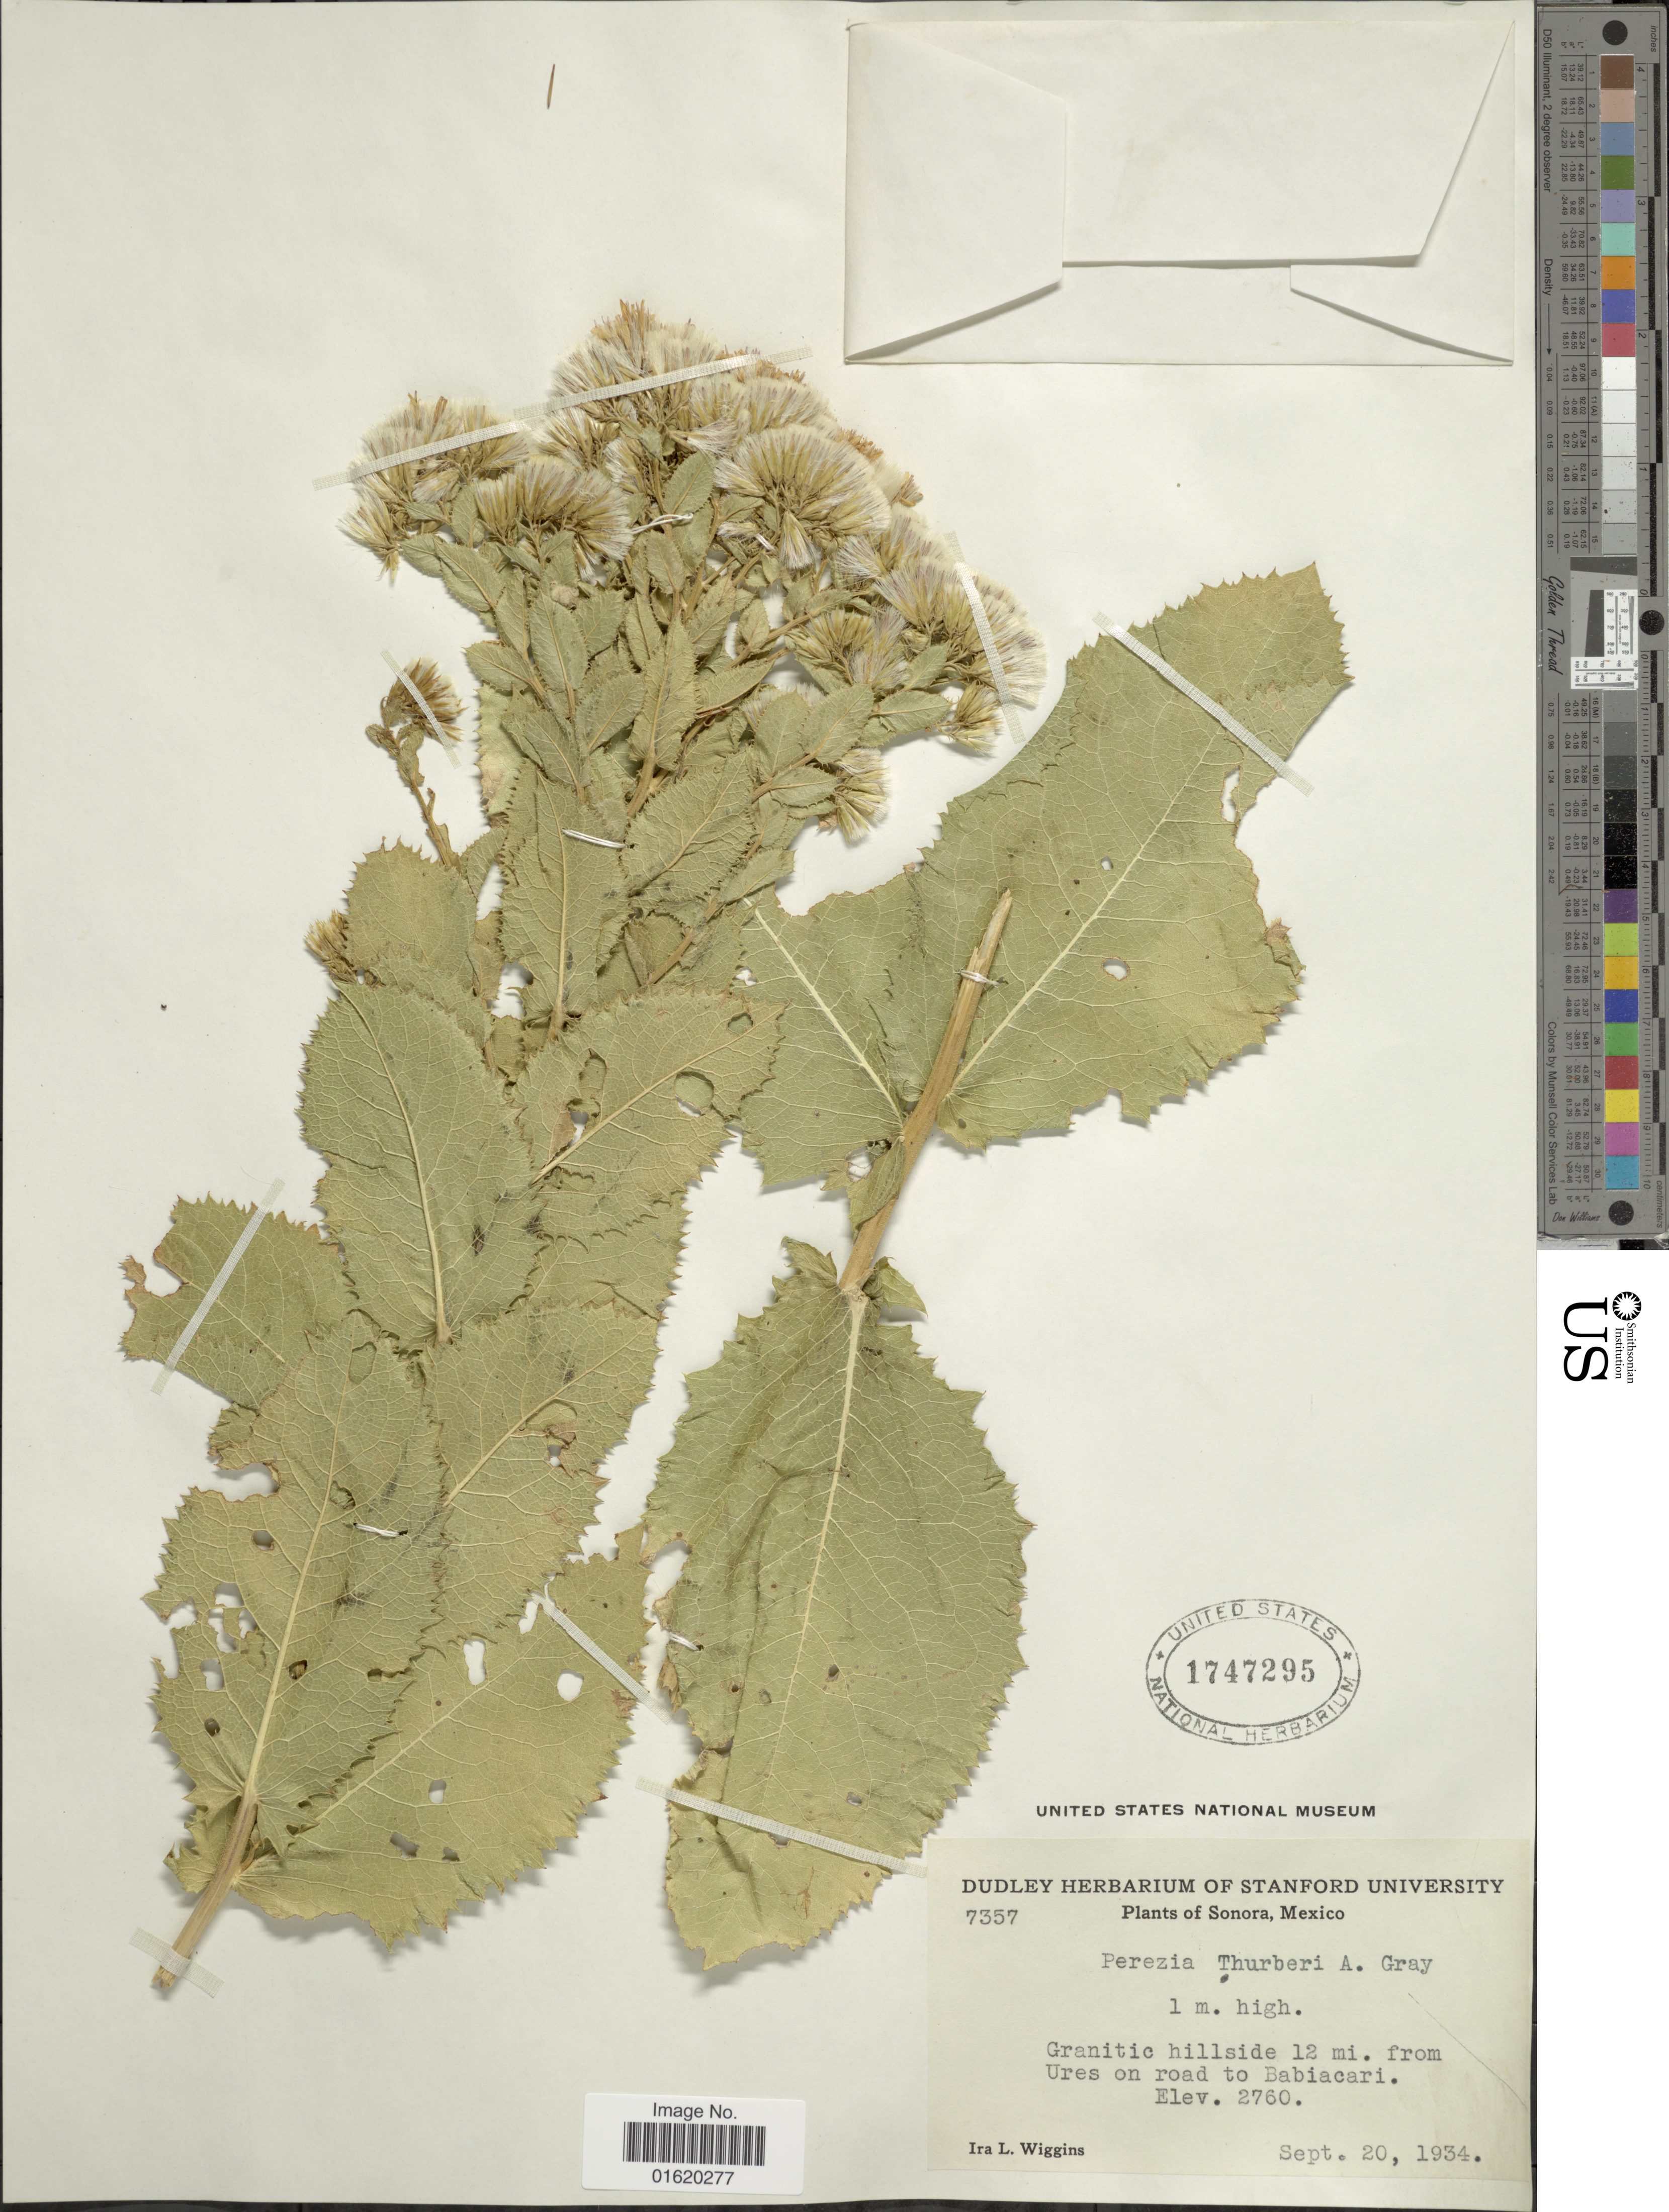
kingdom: Plantae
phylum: Tracheophyta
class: Magnoliopsida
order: Asterales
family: Asteraceae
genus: Acourtia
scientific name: Acourtia mexicana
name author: (Lag. ex D. Don) H. Rob.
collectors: I. L. Wiggins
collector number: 7357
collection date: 1934-09-20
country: Mexico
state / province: Sonora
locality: Granitic hillside 12 mi. from Ures on road to Babiacari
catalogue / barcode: US 1747295